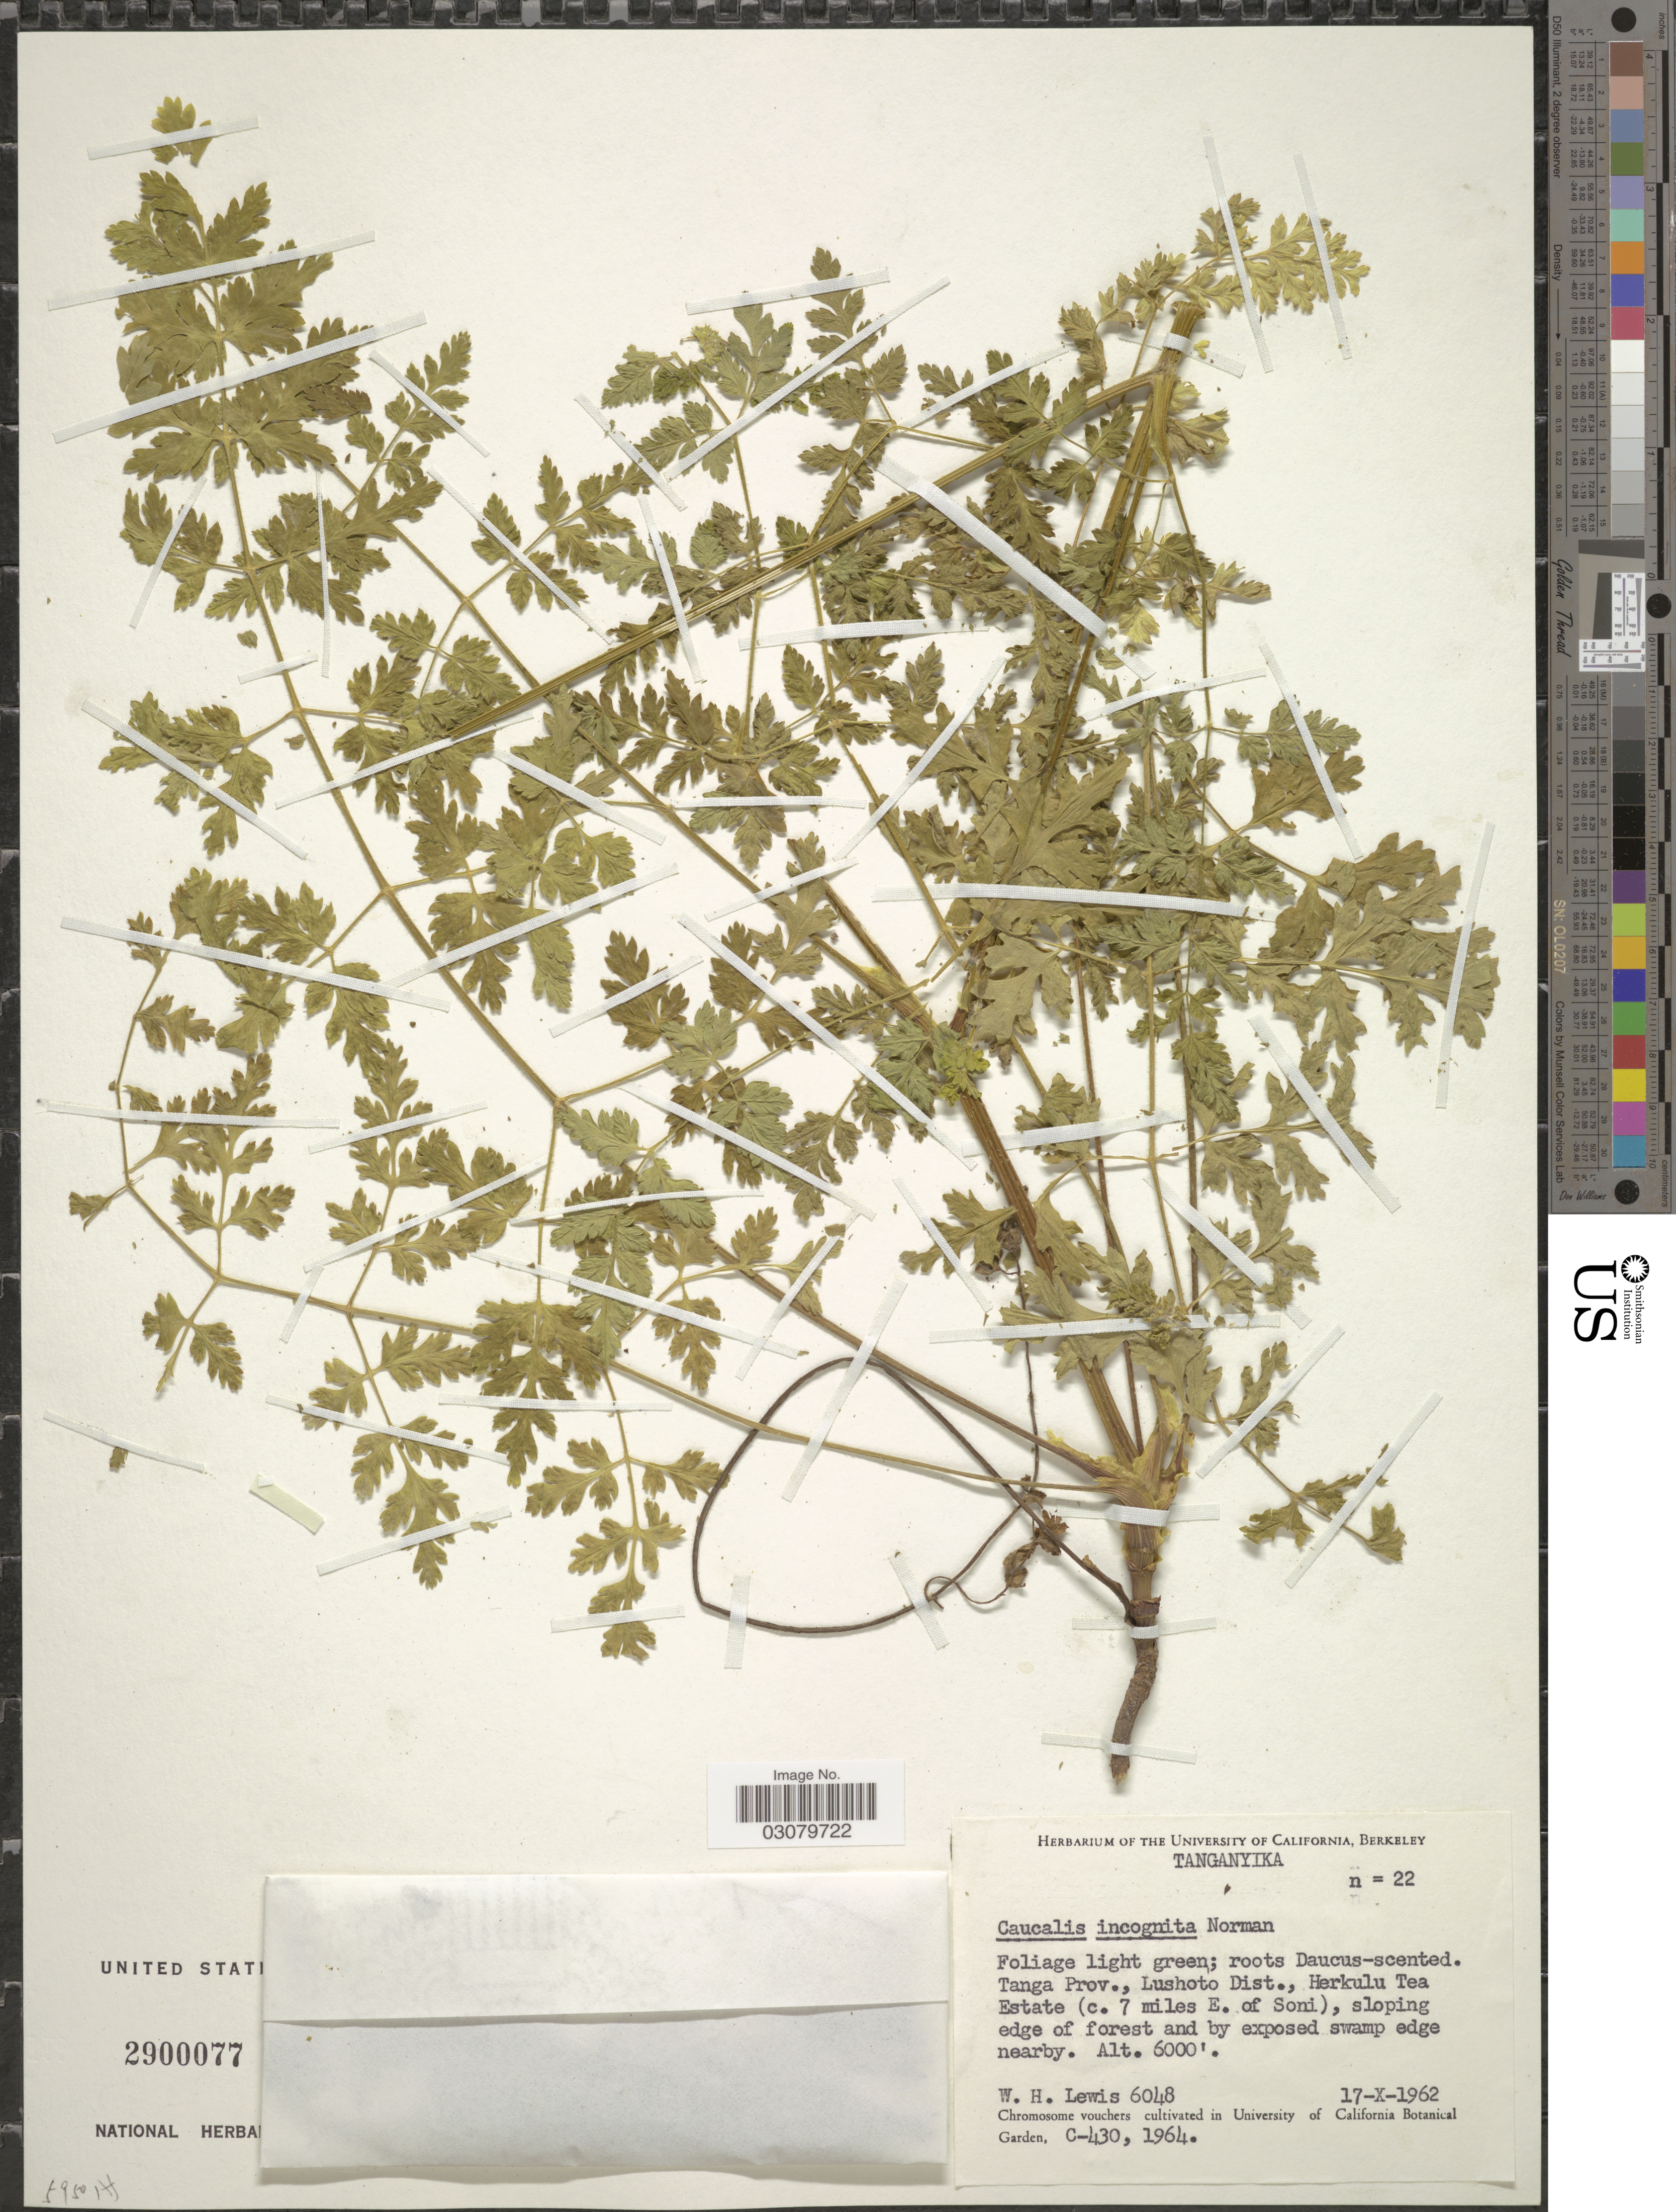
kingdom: Plantae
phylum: Tracheophyta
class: Magnoliopsida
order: Apiales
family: Apiaceae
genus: Caucalis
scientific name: Caucalis incognita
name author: C. Norman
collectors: W. H. Lewis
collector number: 6048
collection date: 1962-10-17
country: Tanzania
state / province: Tanga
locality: Tanganyika. Lushoto Dist., Herkulu Tea Estate (c. 7 miles E of Soni).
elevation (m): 1829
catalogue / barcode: US 2900077